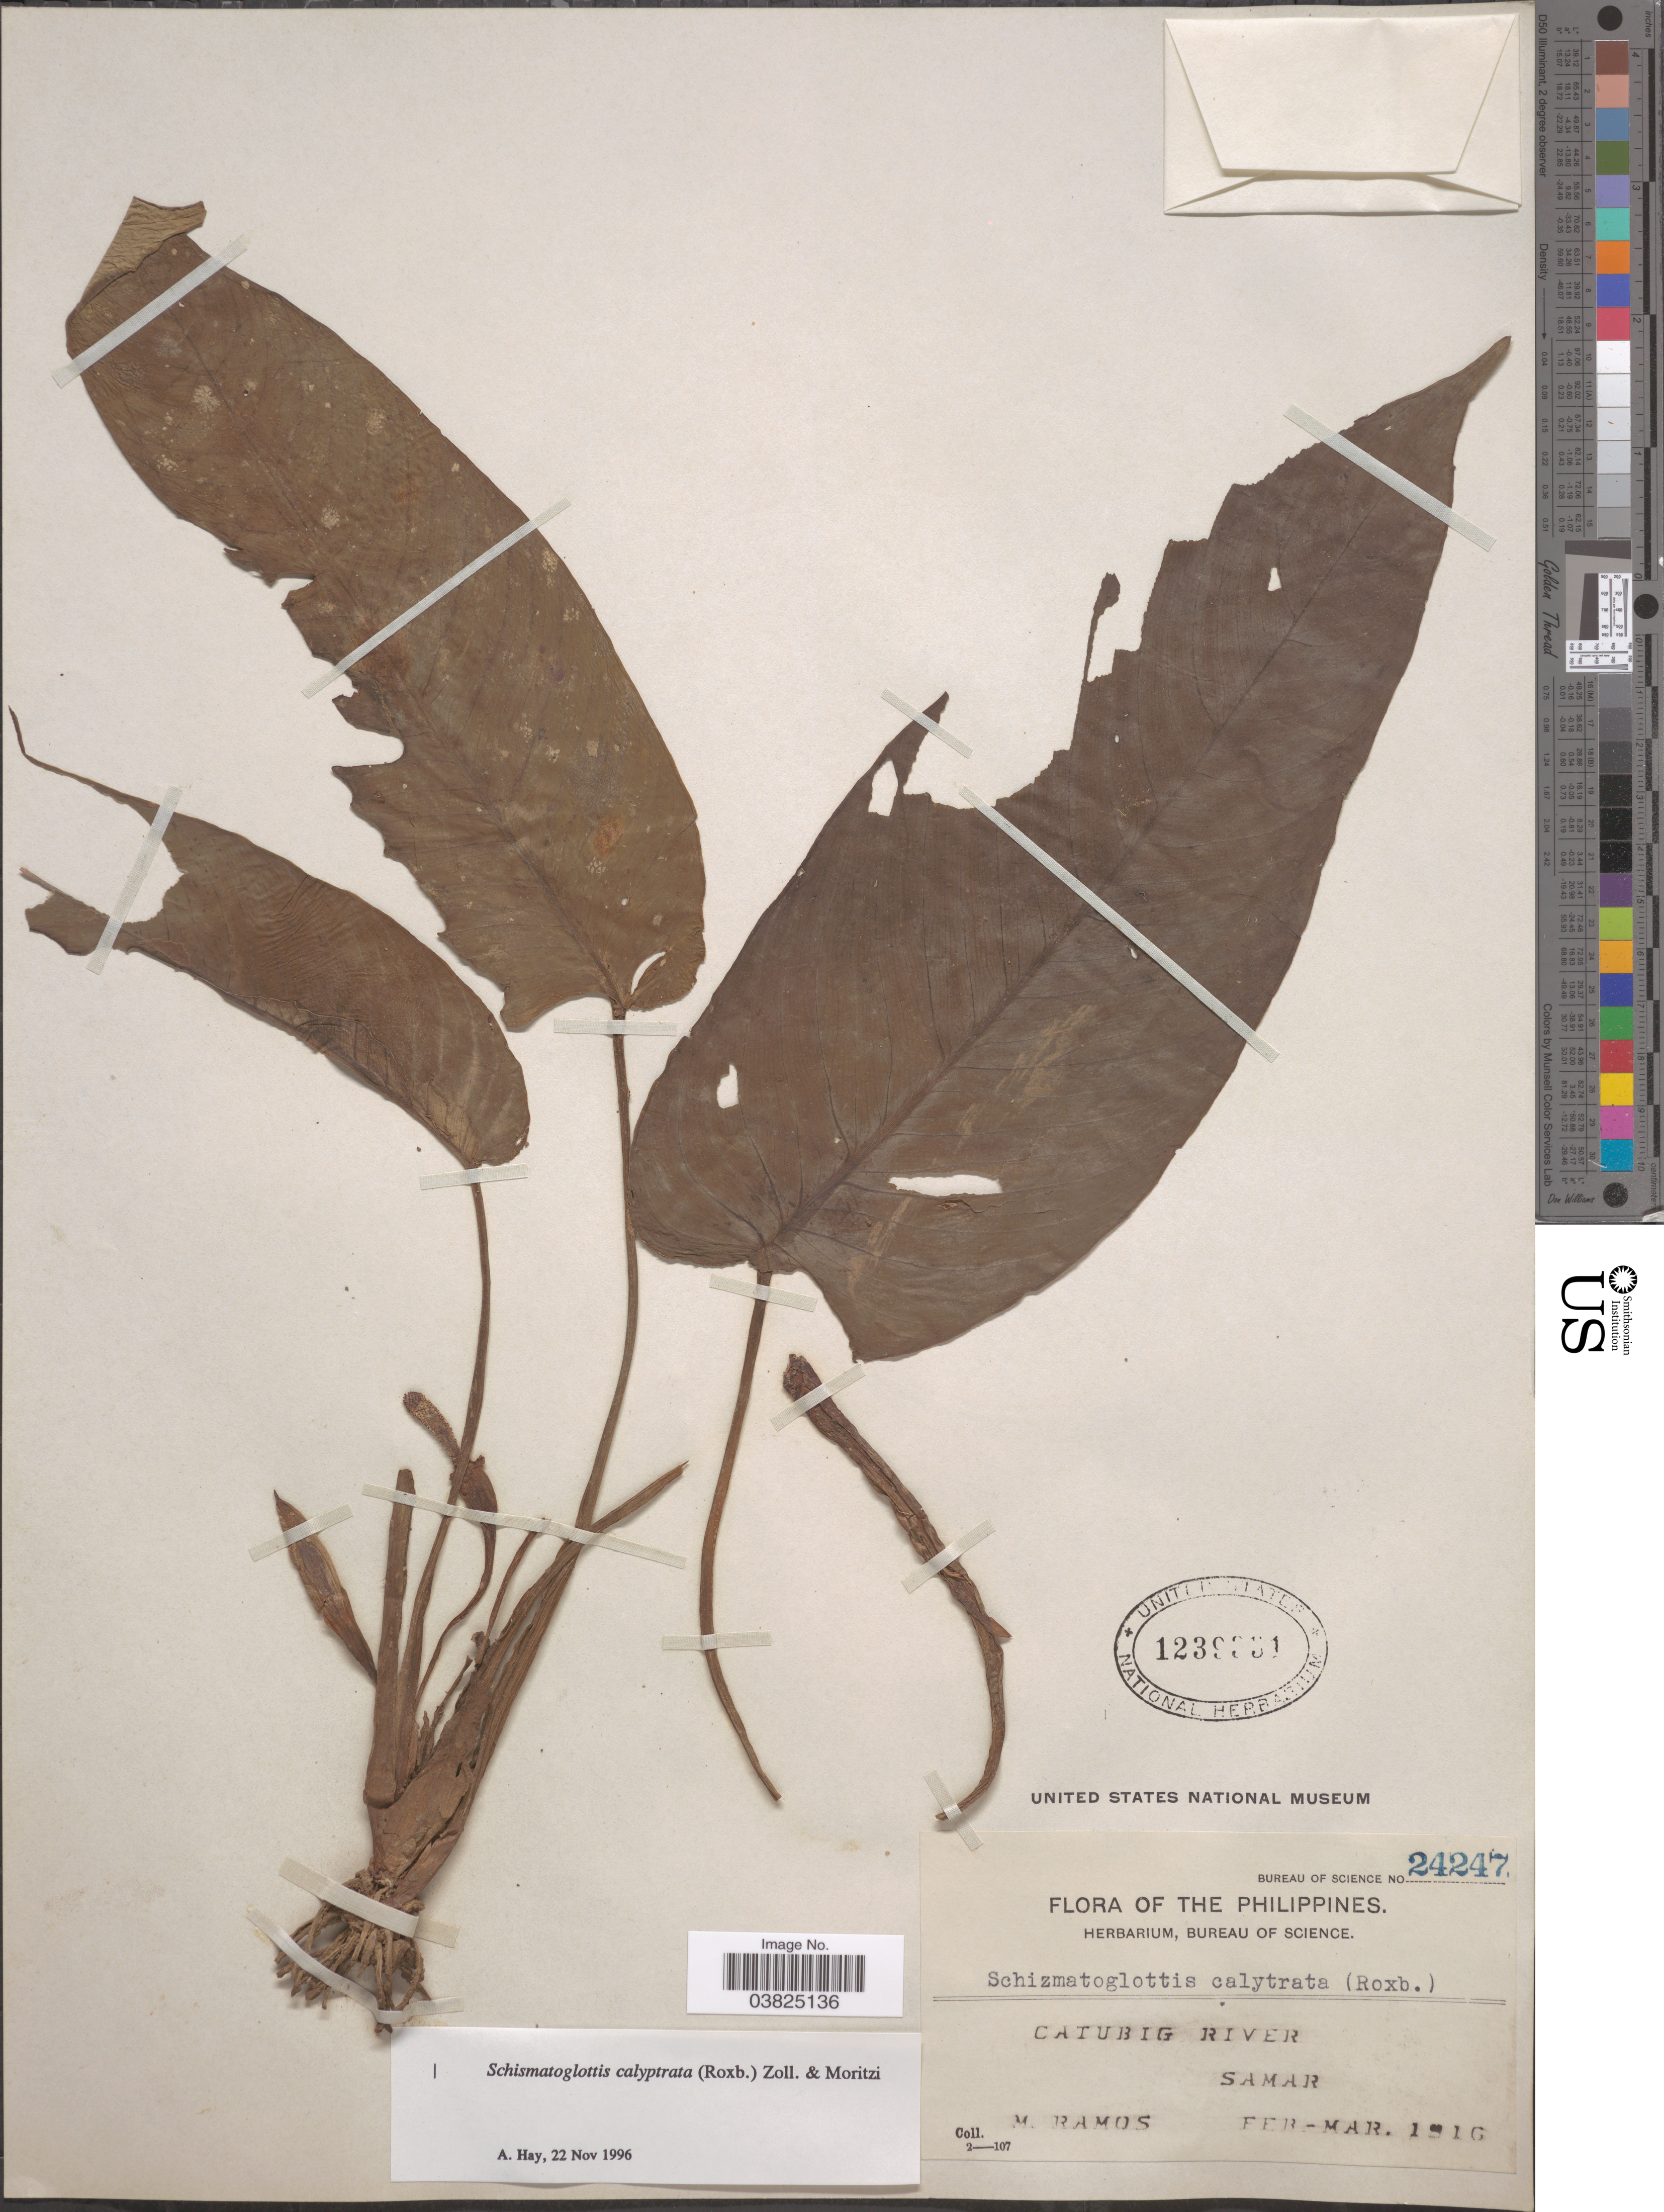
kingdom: Plantae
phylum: Tracheophyta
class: Liliopsida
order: Alismatales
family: Araceae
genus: Schismatoglottis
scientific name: Schismatoglottis calyptrata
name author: Zoll. & Moritzi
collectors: M. Ramos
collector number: Bureau of Science 24247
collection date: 1916-02/1916-03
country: Philippines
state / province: Eastern Visayas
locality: Catubig River, Samar.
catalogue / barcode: US 1239331